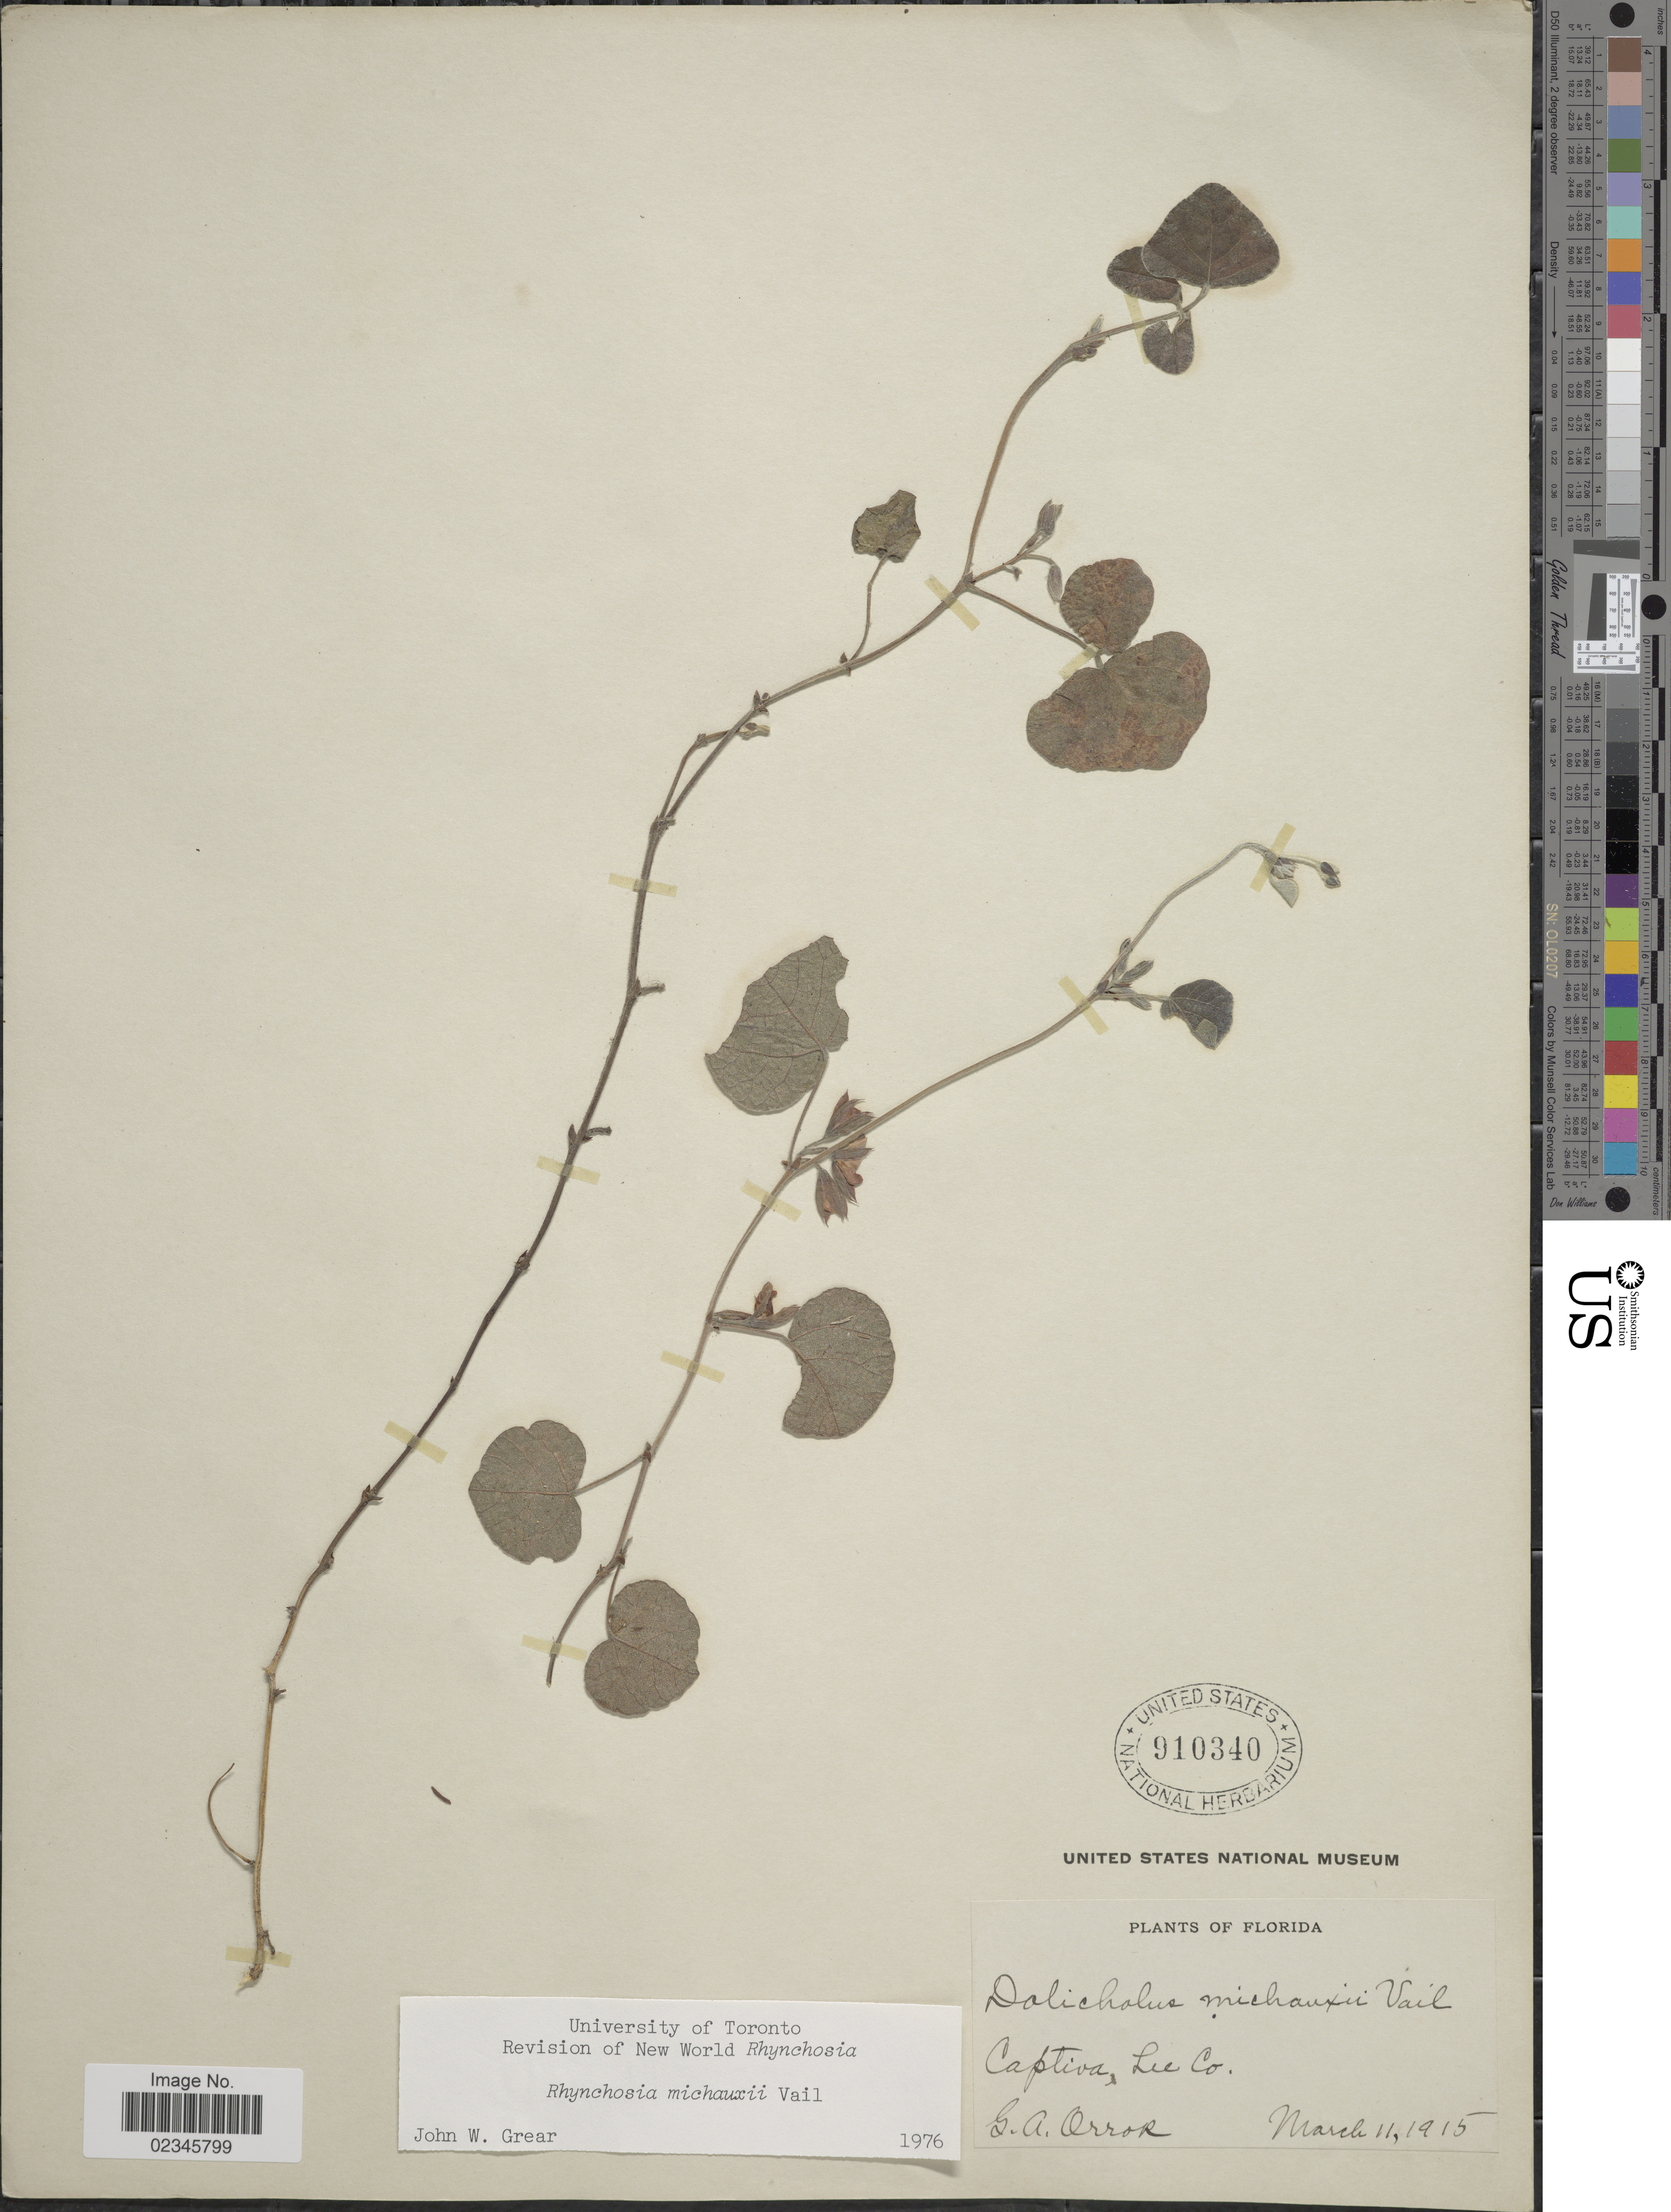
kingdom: Plantae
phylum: Tracheophyta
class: Magnoliopsida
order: Fabales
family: Fabaceae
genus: Rhynchosia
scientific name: Rhynchosia michauxii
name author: Vail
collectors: G. Orror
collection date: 1915-03-11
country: United States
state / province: Florida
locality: Captiva, Lee Co.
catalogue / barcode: US 910340